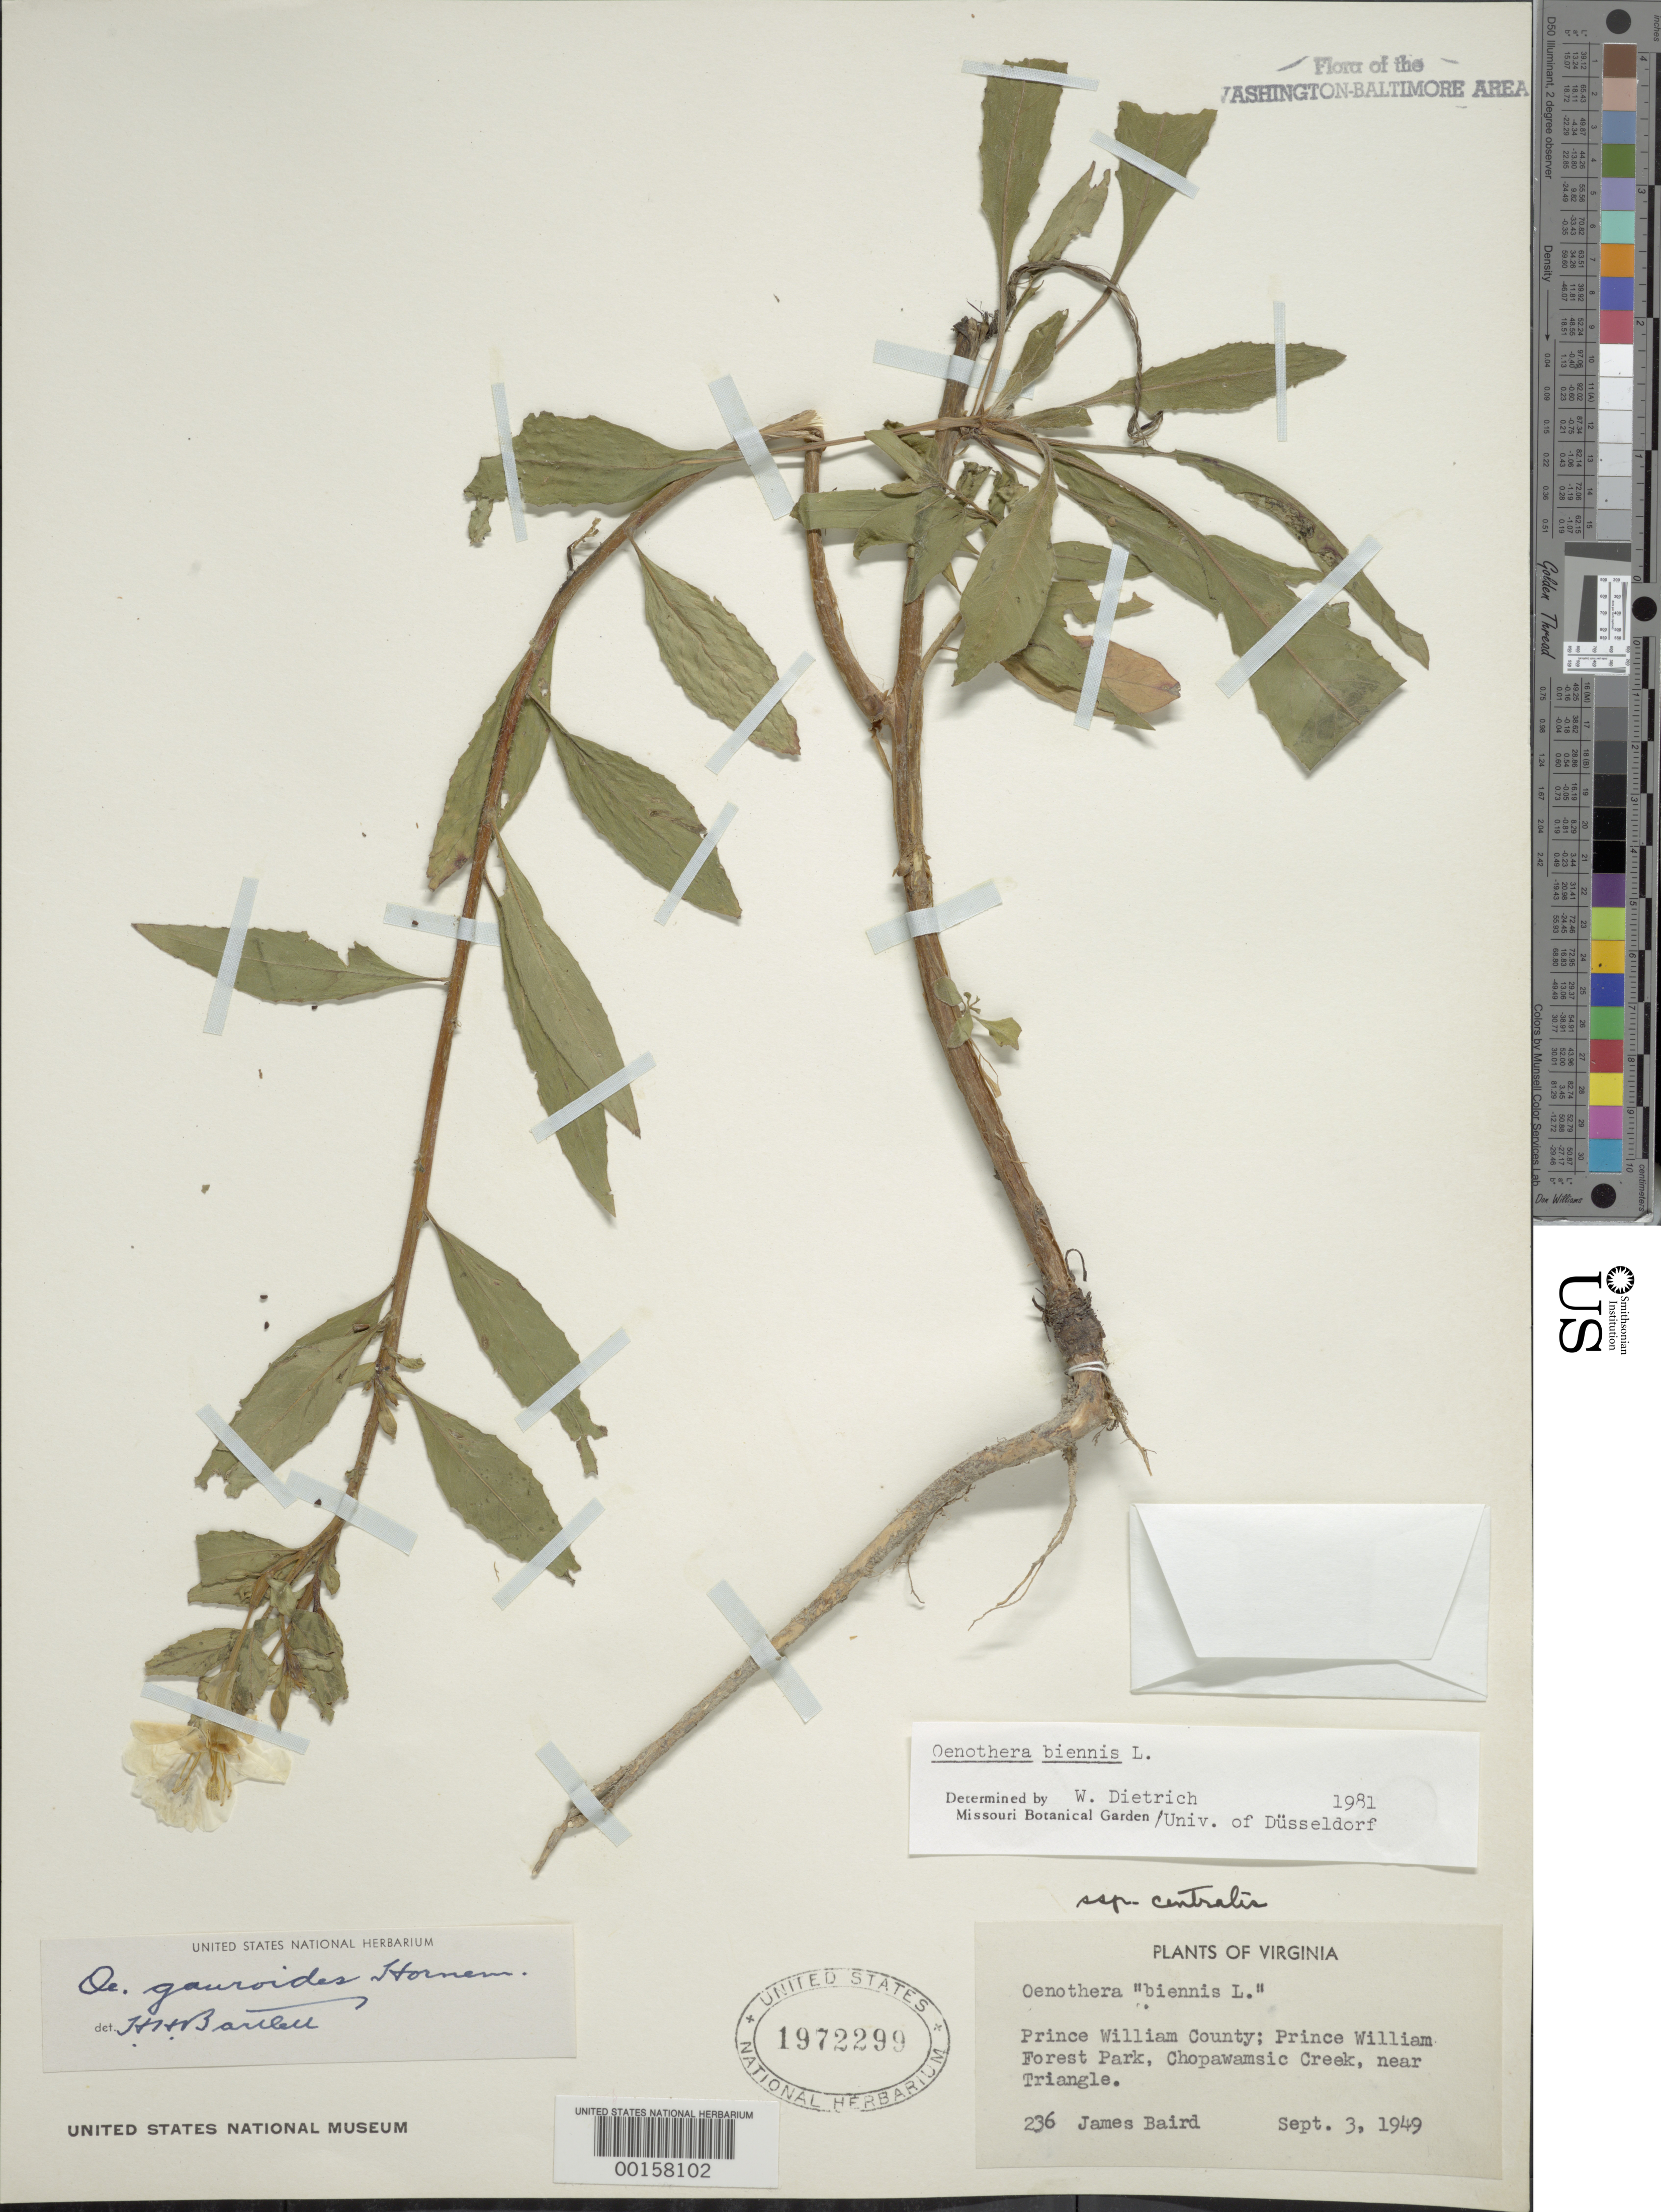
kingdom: Plantae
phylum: Tracheophyta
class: Magnoliopsida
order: Myrtales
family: Onagraceae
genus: Oenothera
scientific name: Oenothera biennis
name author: L.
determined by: Dietrich, W.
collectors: J. Baird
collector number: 236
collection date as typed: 03 Sep 1949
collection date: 1949-09-03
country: United States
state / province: Virginia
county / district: Prince William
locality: Prince William Forest Park, Chopawamsic Creek, near Triangle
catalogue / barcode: US 1972299